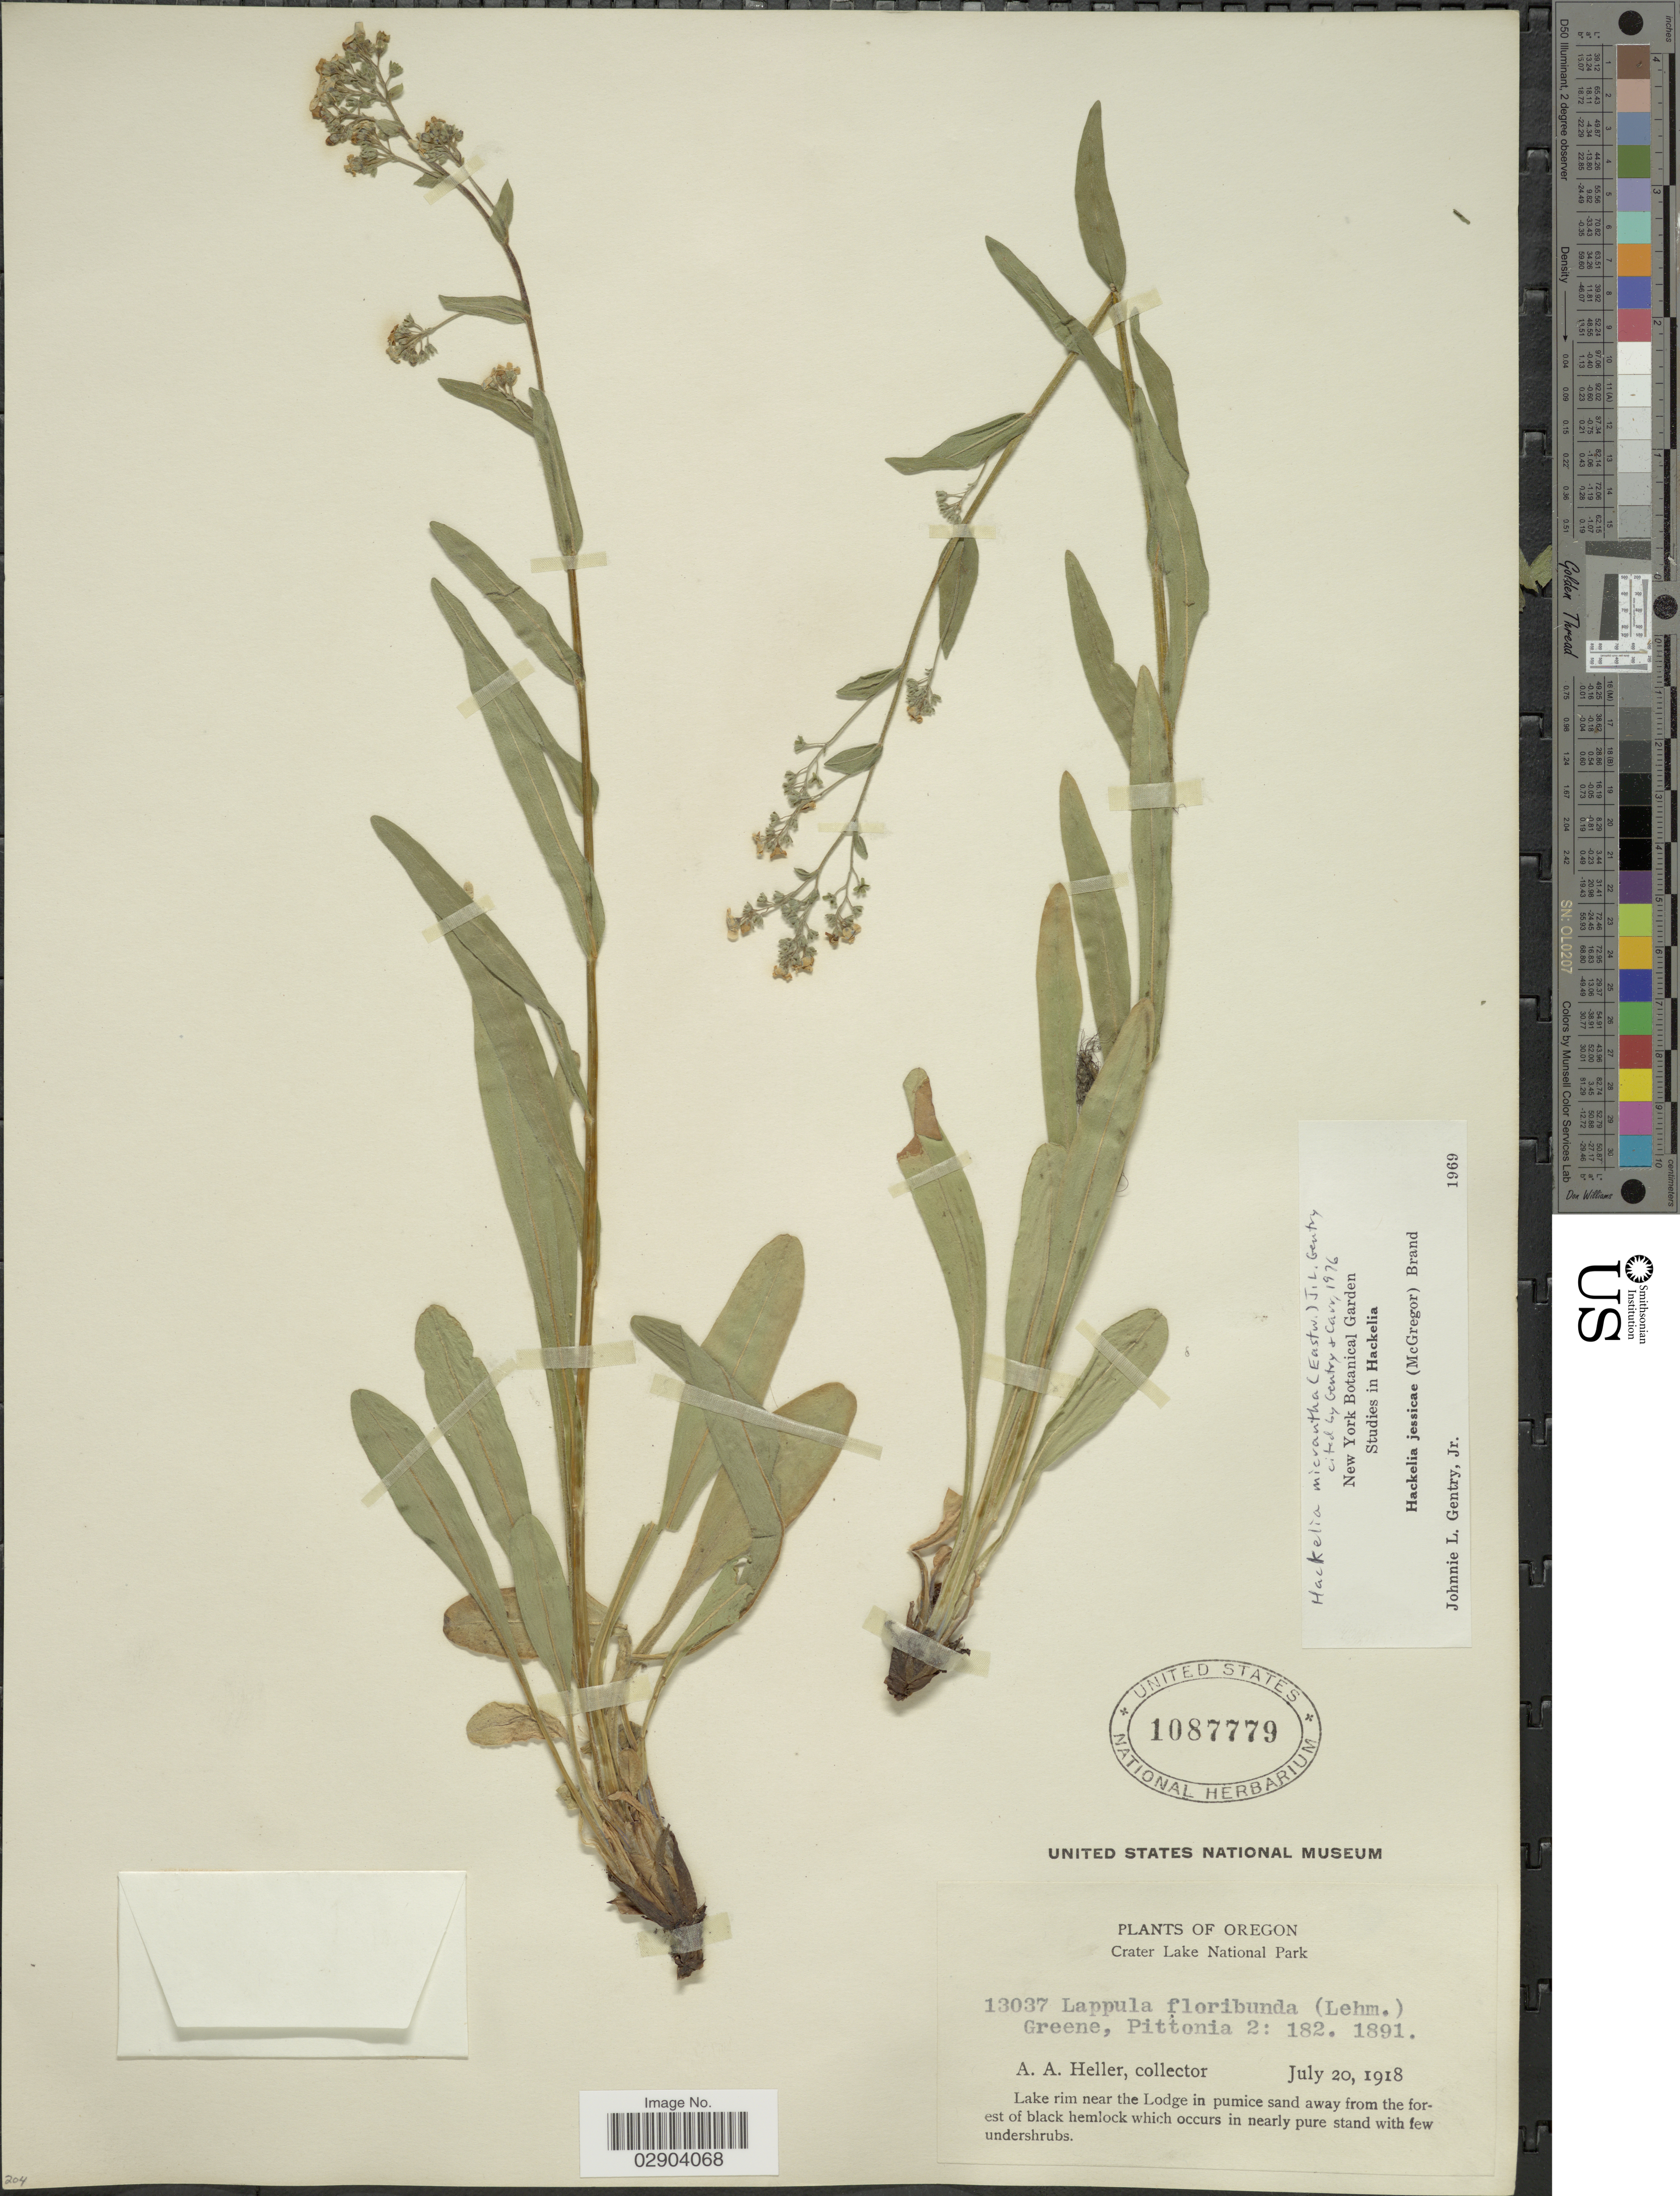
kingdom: Plantae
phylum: Tracheophyta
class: Magnoliopsida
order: Boraginales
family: Boraginaceae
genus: Hackelia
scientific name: Hackelia micrantha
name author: (Eastw.) J.L. Gentry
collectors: A. A. Heller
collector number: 13037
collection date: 1918-07-20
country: United States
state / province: Oregon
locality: Crater Lake National Park. Lake rim near Lodge in pumice sand away from the forest of black hemlock which occurs in nearly pure stand with few undershrubs.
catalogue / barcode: US 1087779